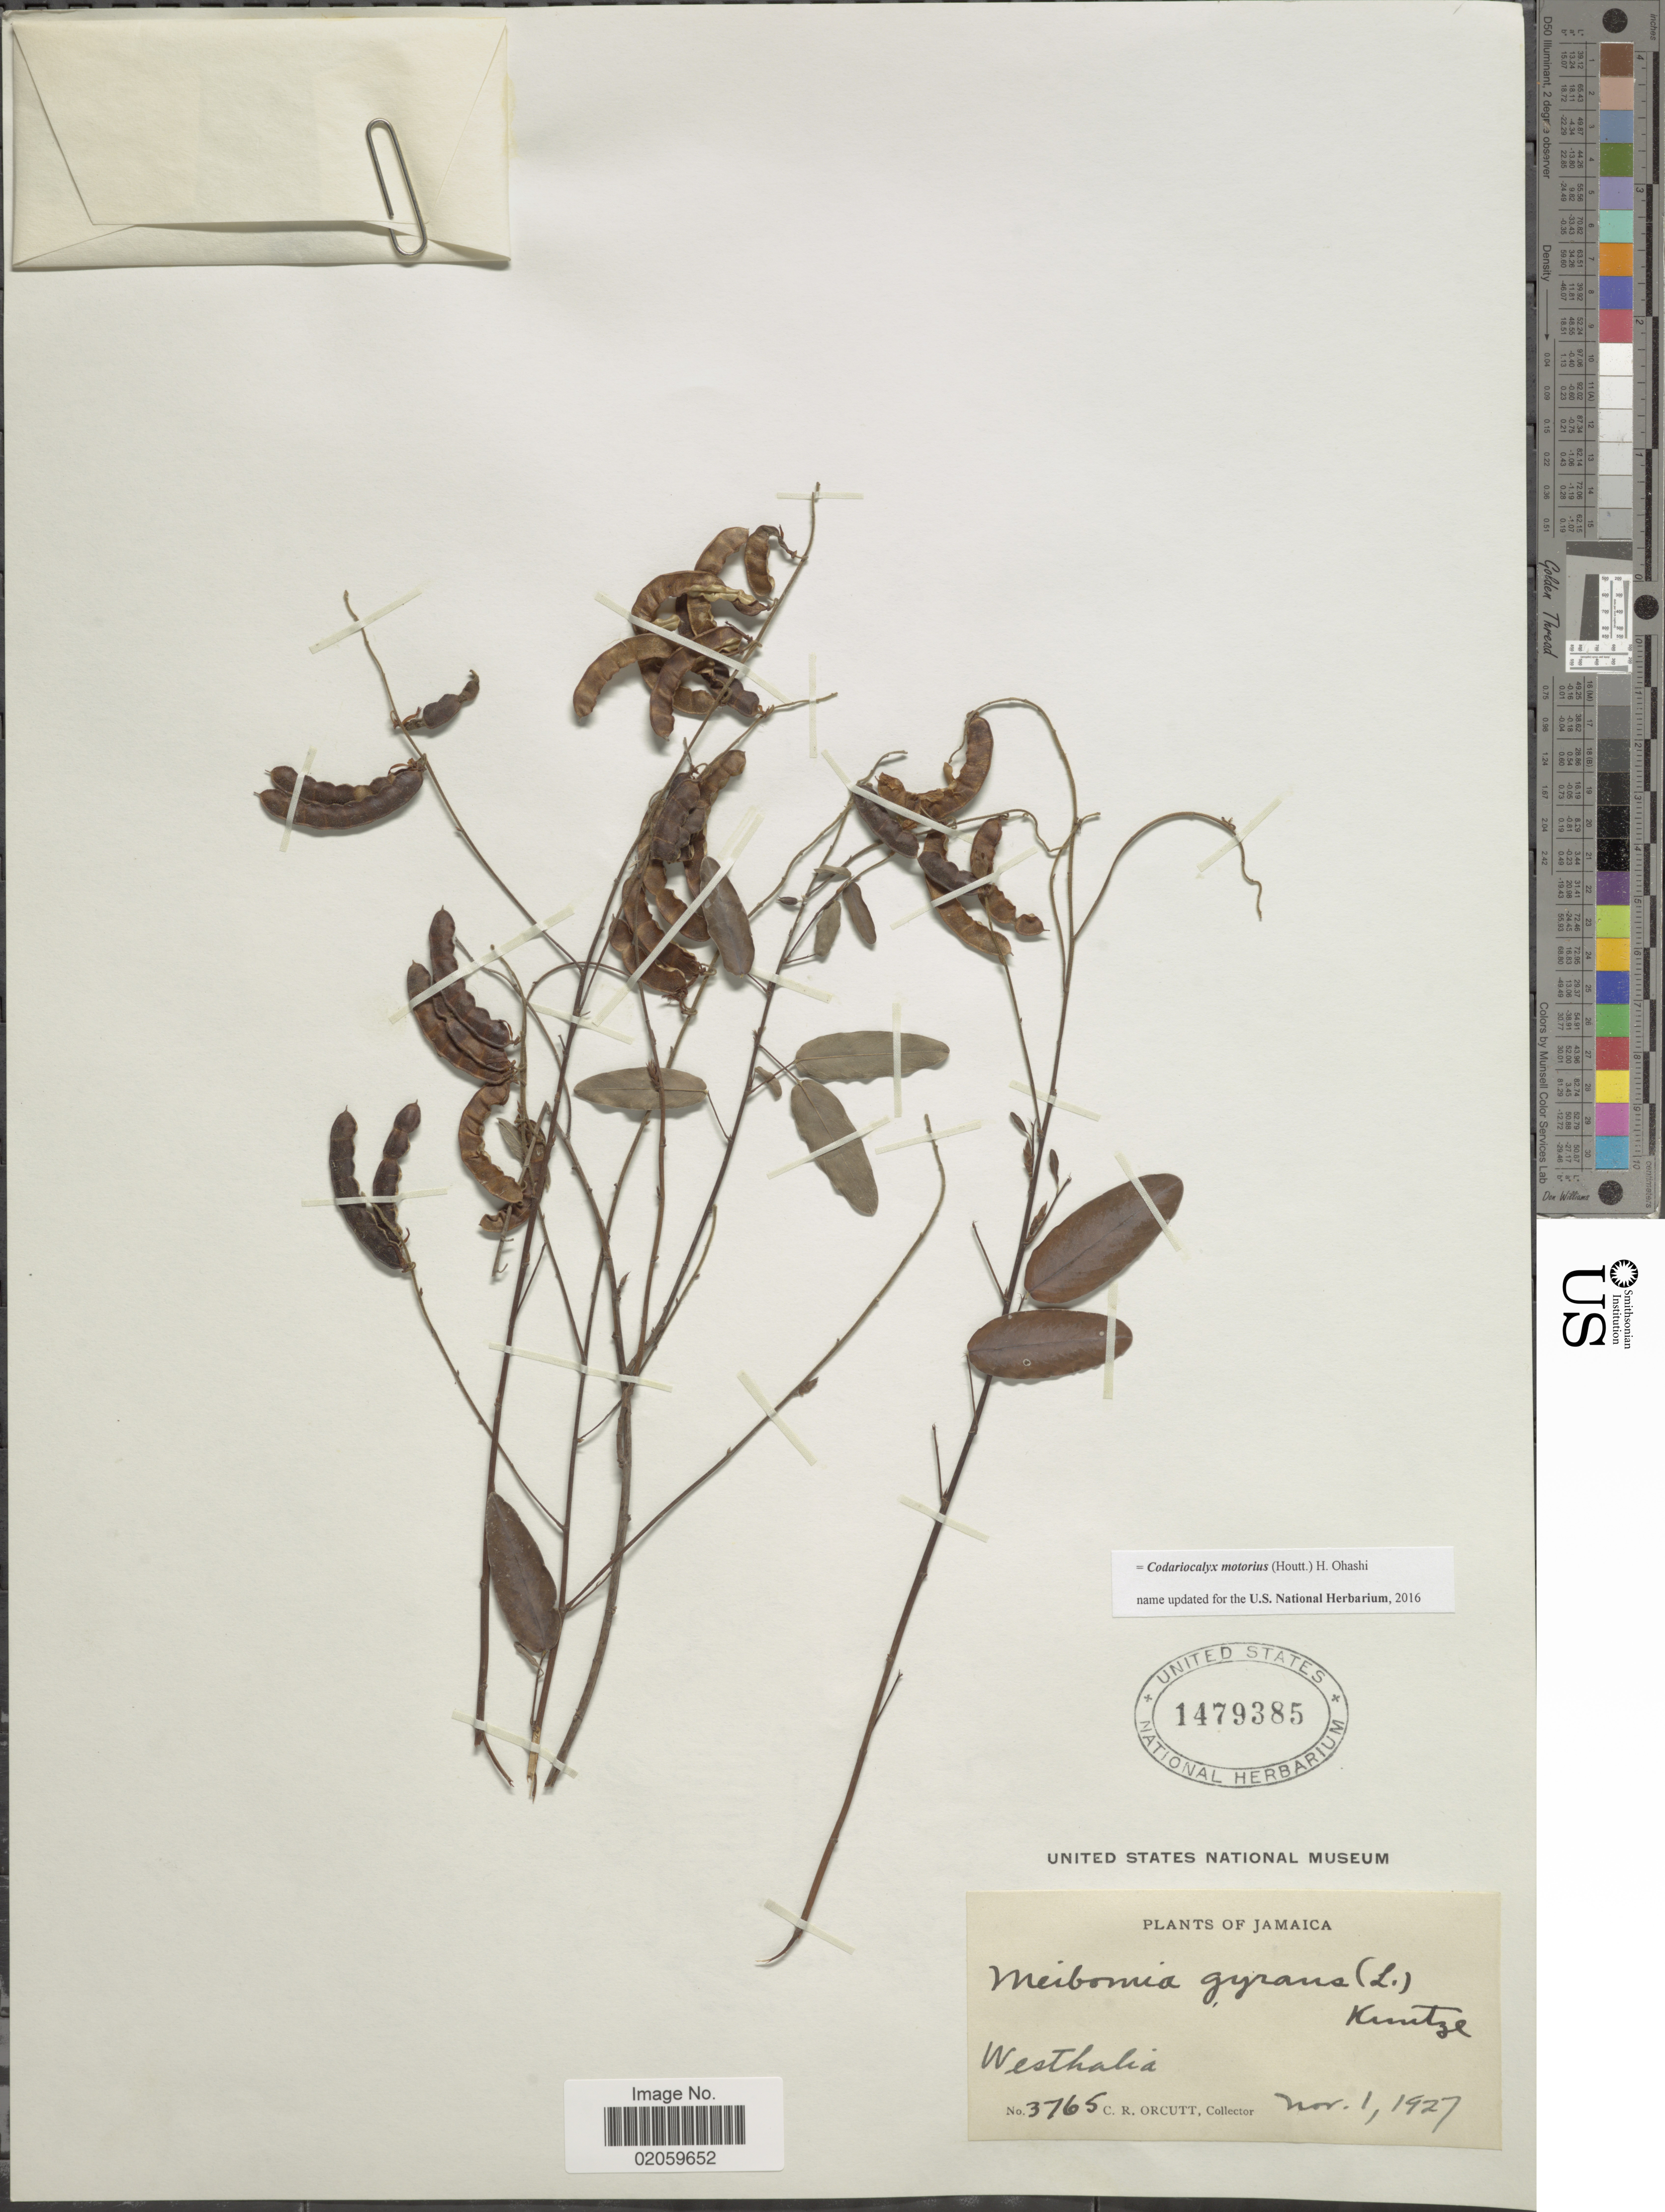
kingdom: Plantae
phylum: Tracheophyta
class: Magnoliopsida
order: Fabales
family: Fabaceae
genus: Codariocalyx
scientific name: Codariocalyx motorius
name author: (Houtt.) H. Ohashi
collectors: C. R. Orcutt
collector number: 3765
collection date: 1927-11-01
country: Jamaica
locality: Westhalia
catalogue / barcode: US 1479385